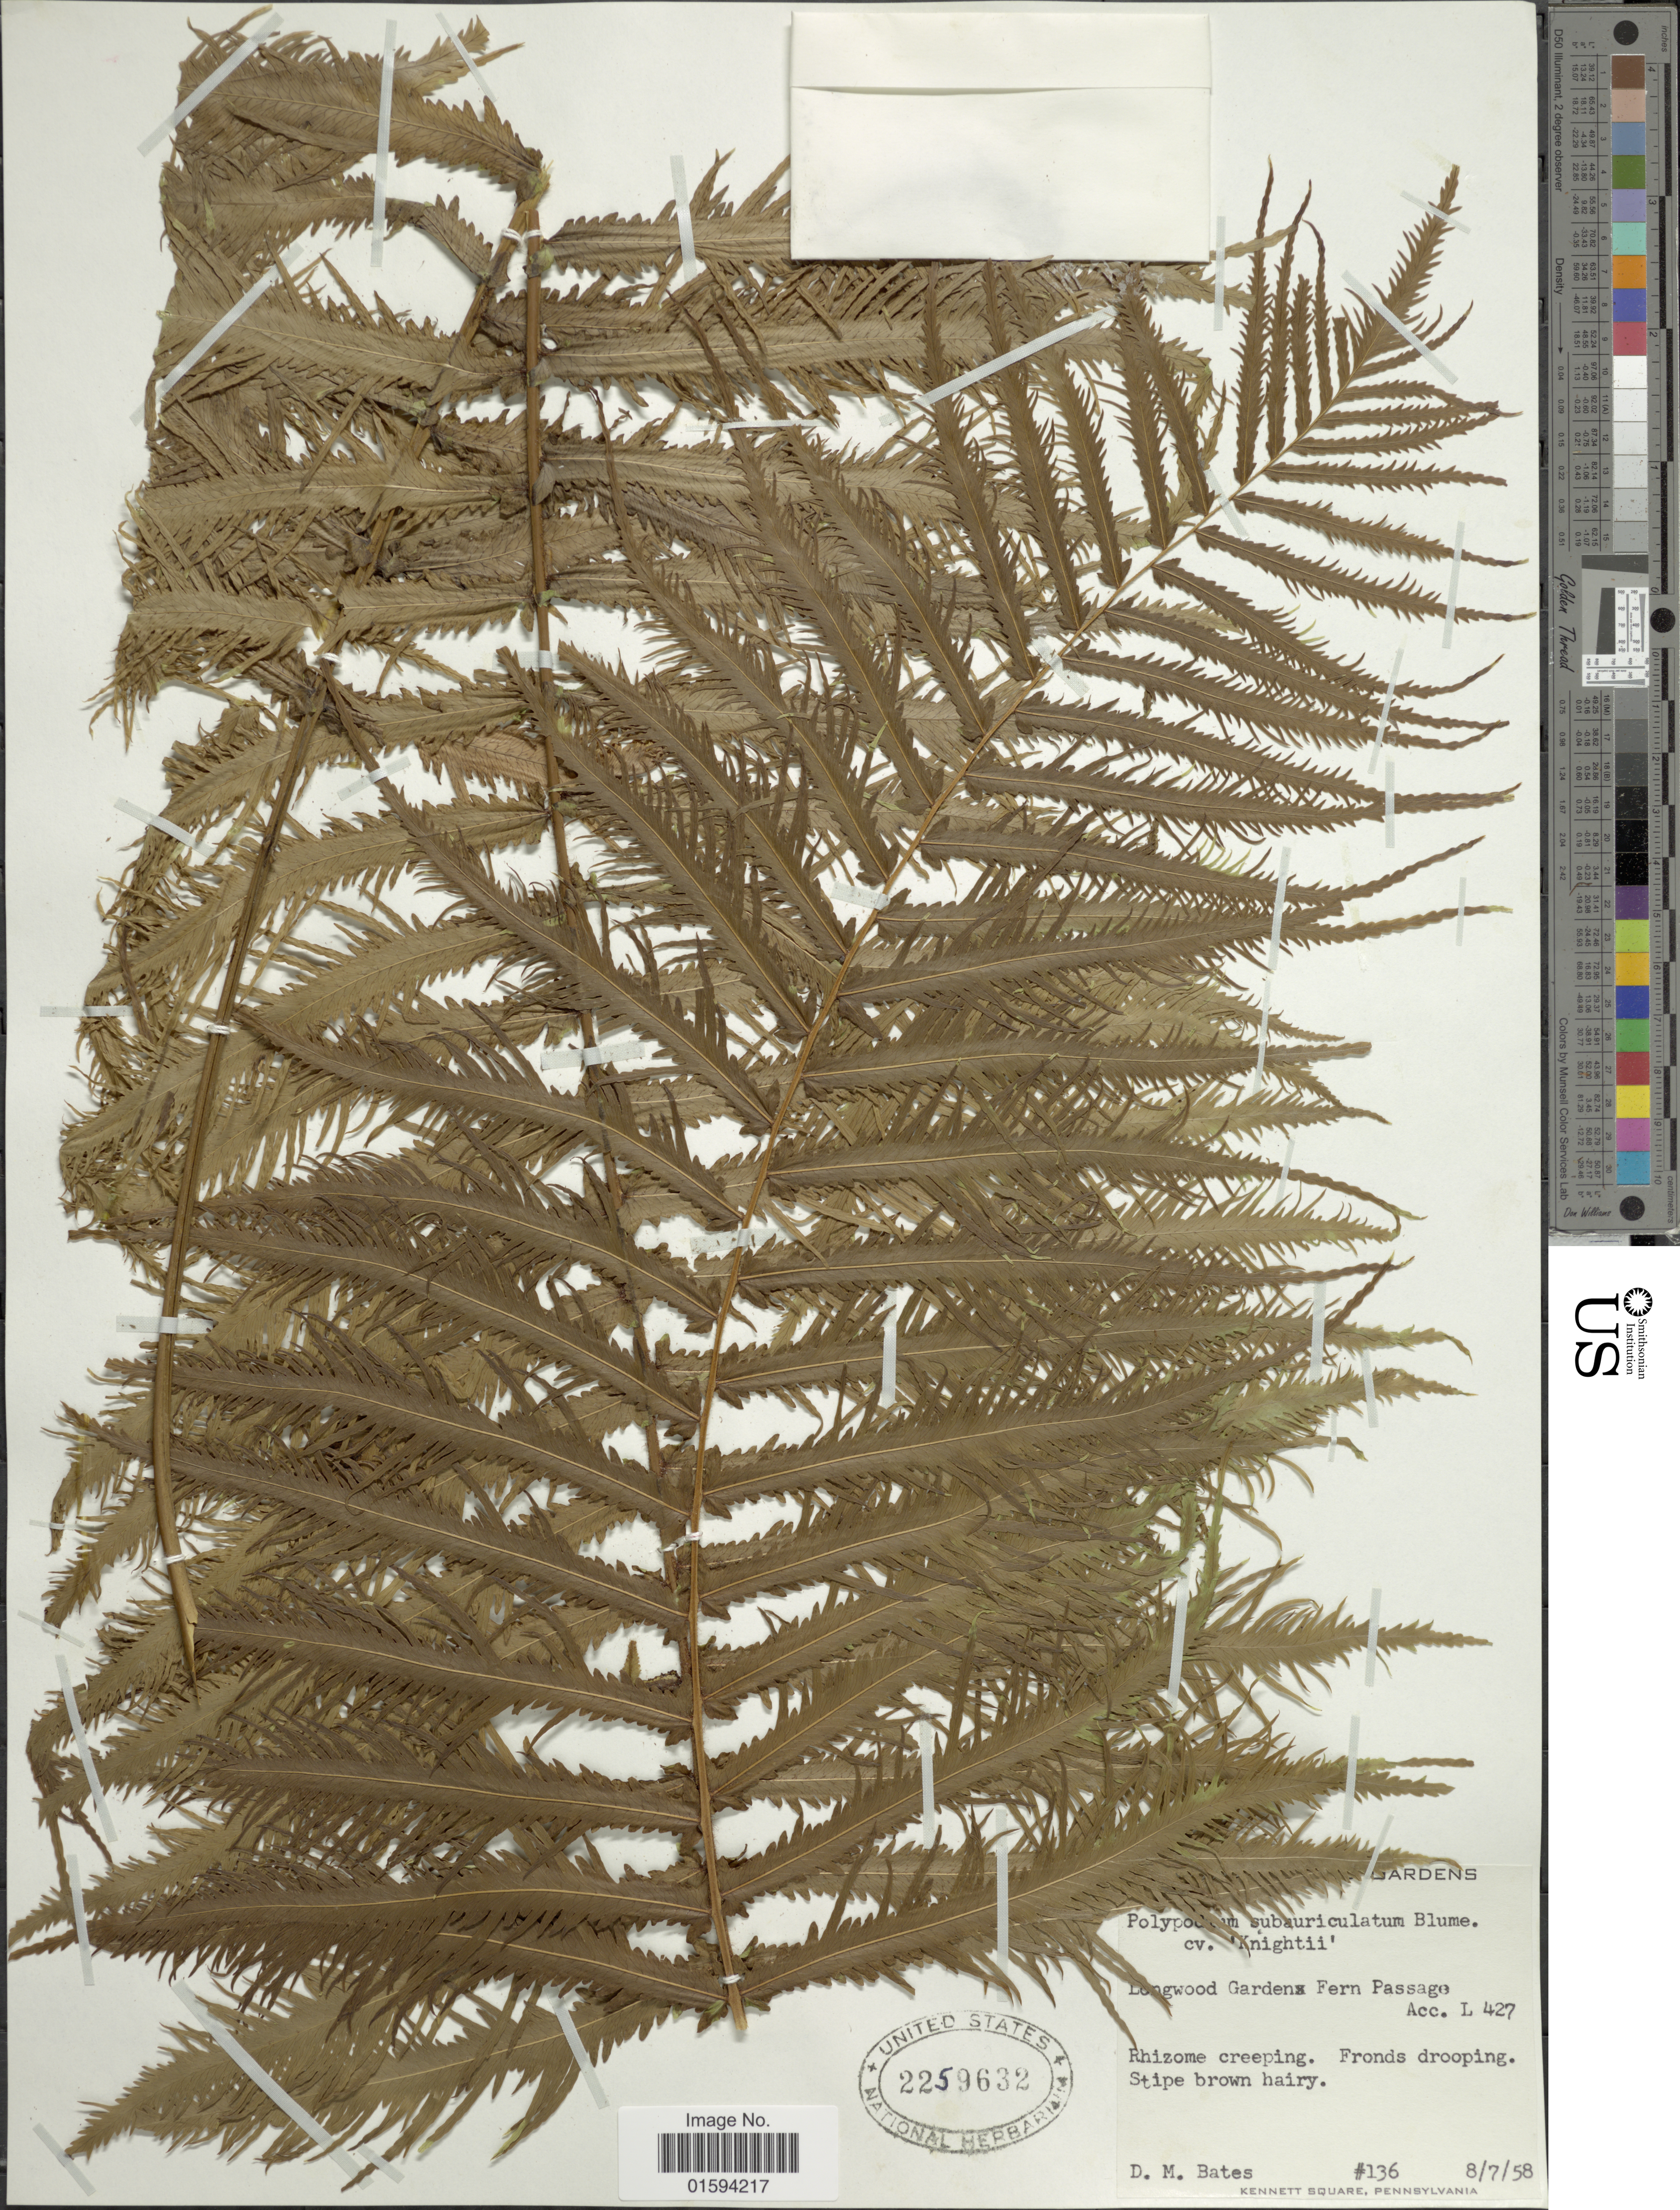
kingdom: Plantae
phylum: Tracheophyta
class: Polypodiopsida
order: Polypodiales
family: Polypodiaceae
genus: Polypodium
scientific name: Polypodium subauriculatum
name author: Blume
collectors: D. M. Bates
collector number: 136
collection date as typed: Transcribed d/m/y: 7/8/58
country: United States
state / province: Pennsylvania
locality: Longwood Gardens Fern Passage, Acc. L427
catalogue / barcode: US 2259632